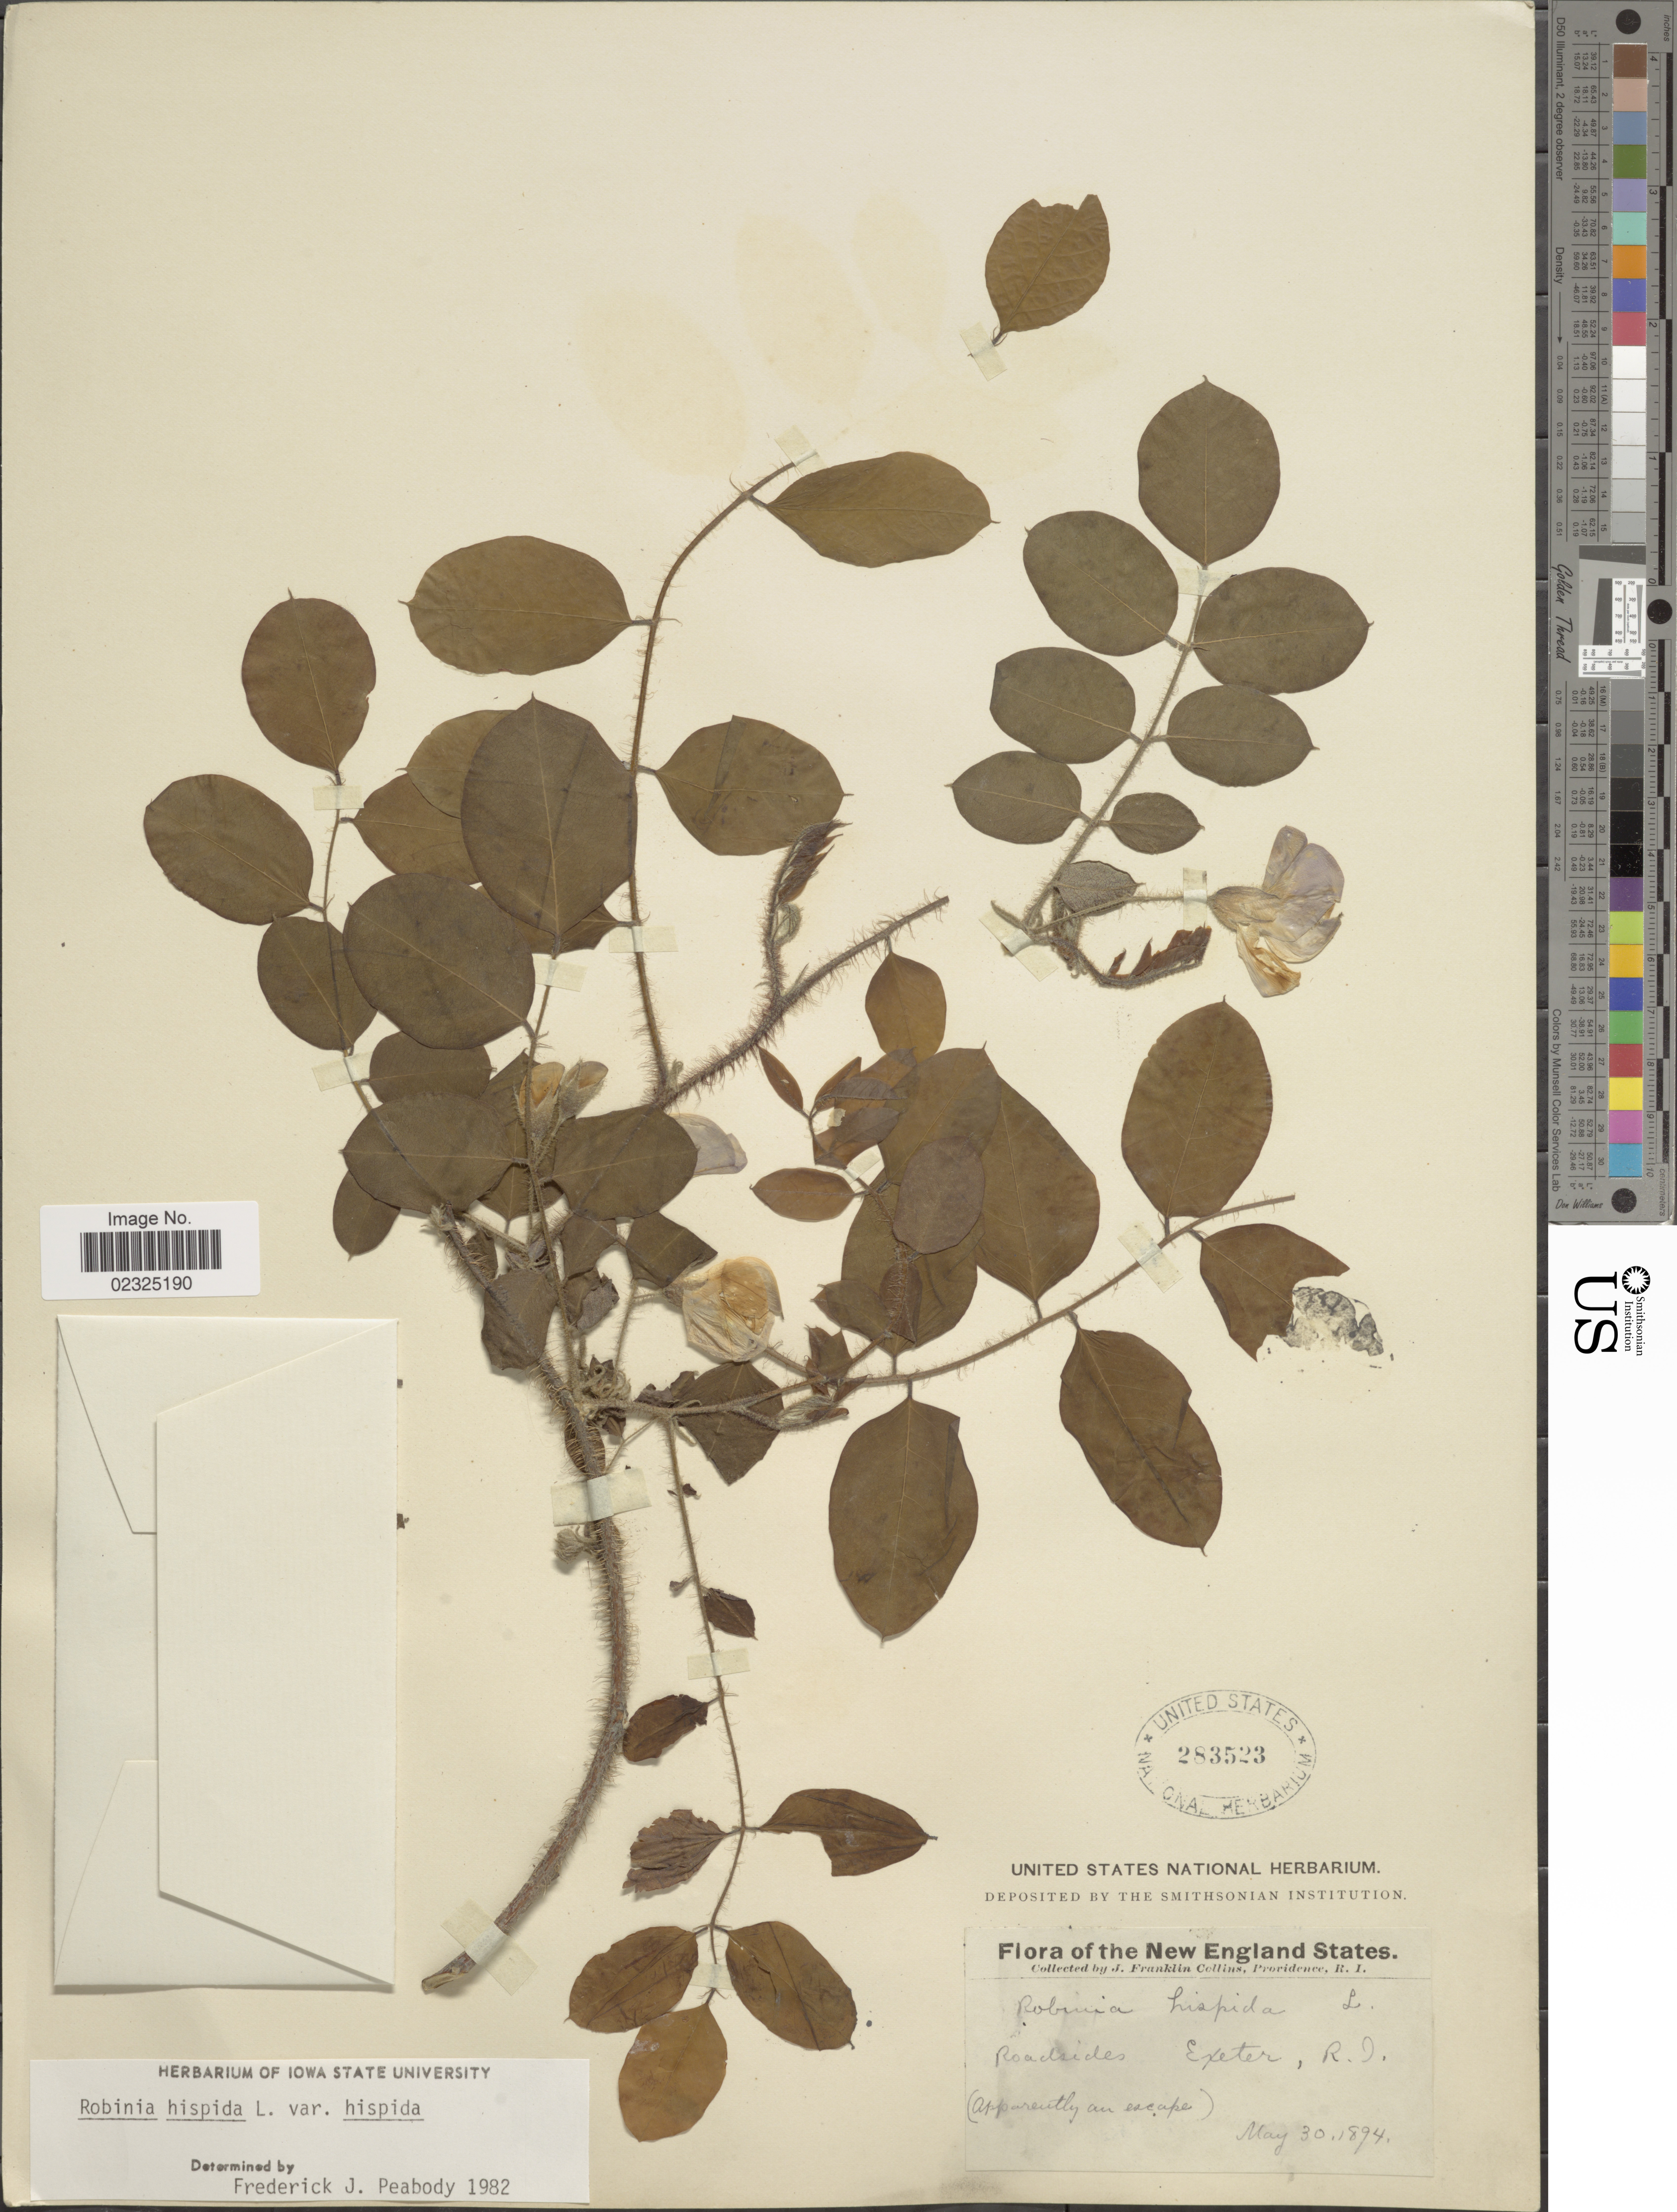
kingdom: Plantae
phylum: Tracheophyta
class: Magnoliopsida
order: Fabales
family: Fabaceae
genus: Robinia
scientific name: Robinia hispida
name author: L.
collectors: J. Collins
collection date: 1894-05-30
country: United States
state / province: Rhode Island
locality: New Enlgland States, roadsides, Exeter (apparently an escape).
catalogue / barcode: US 283523